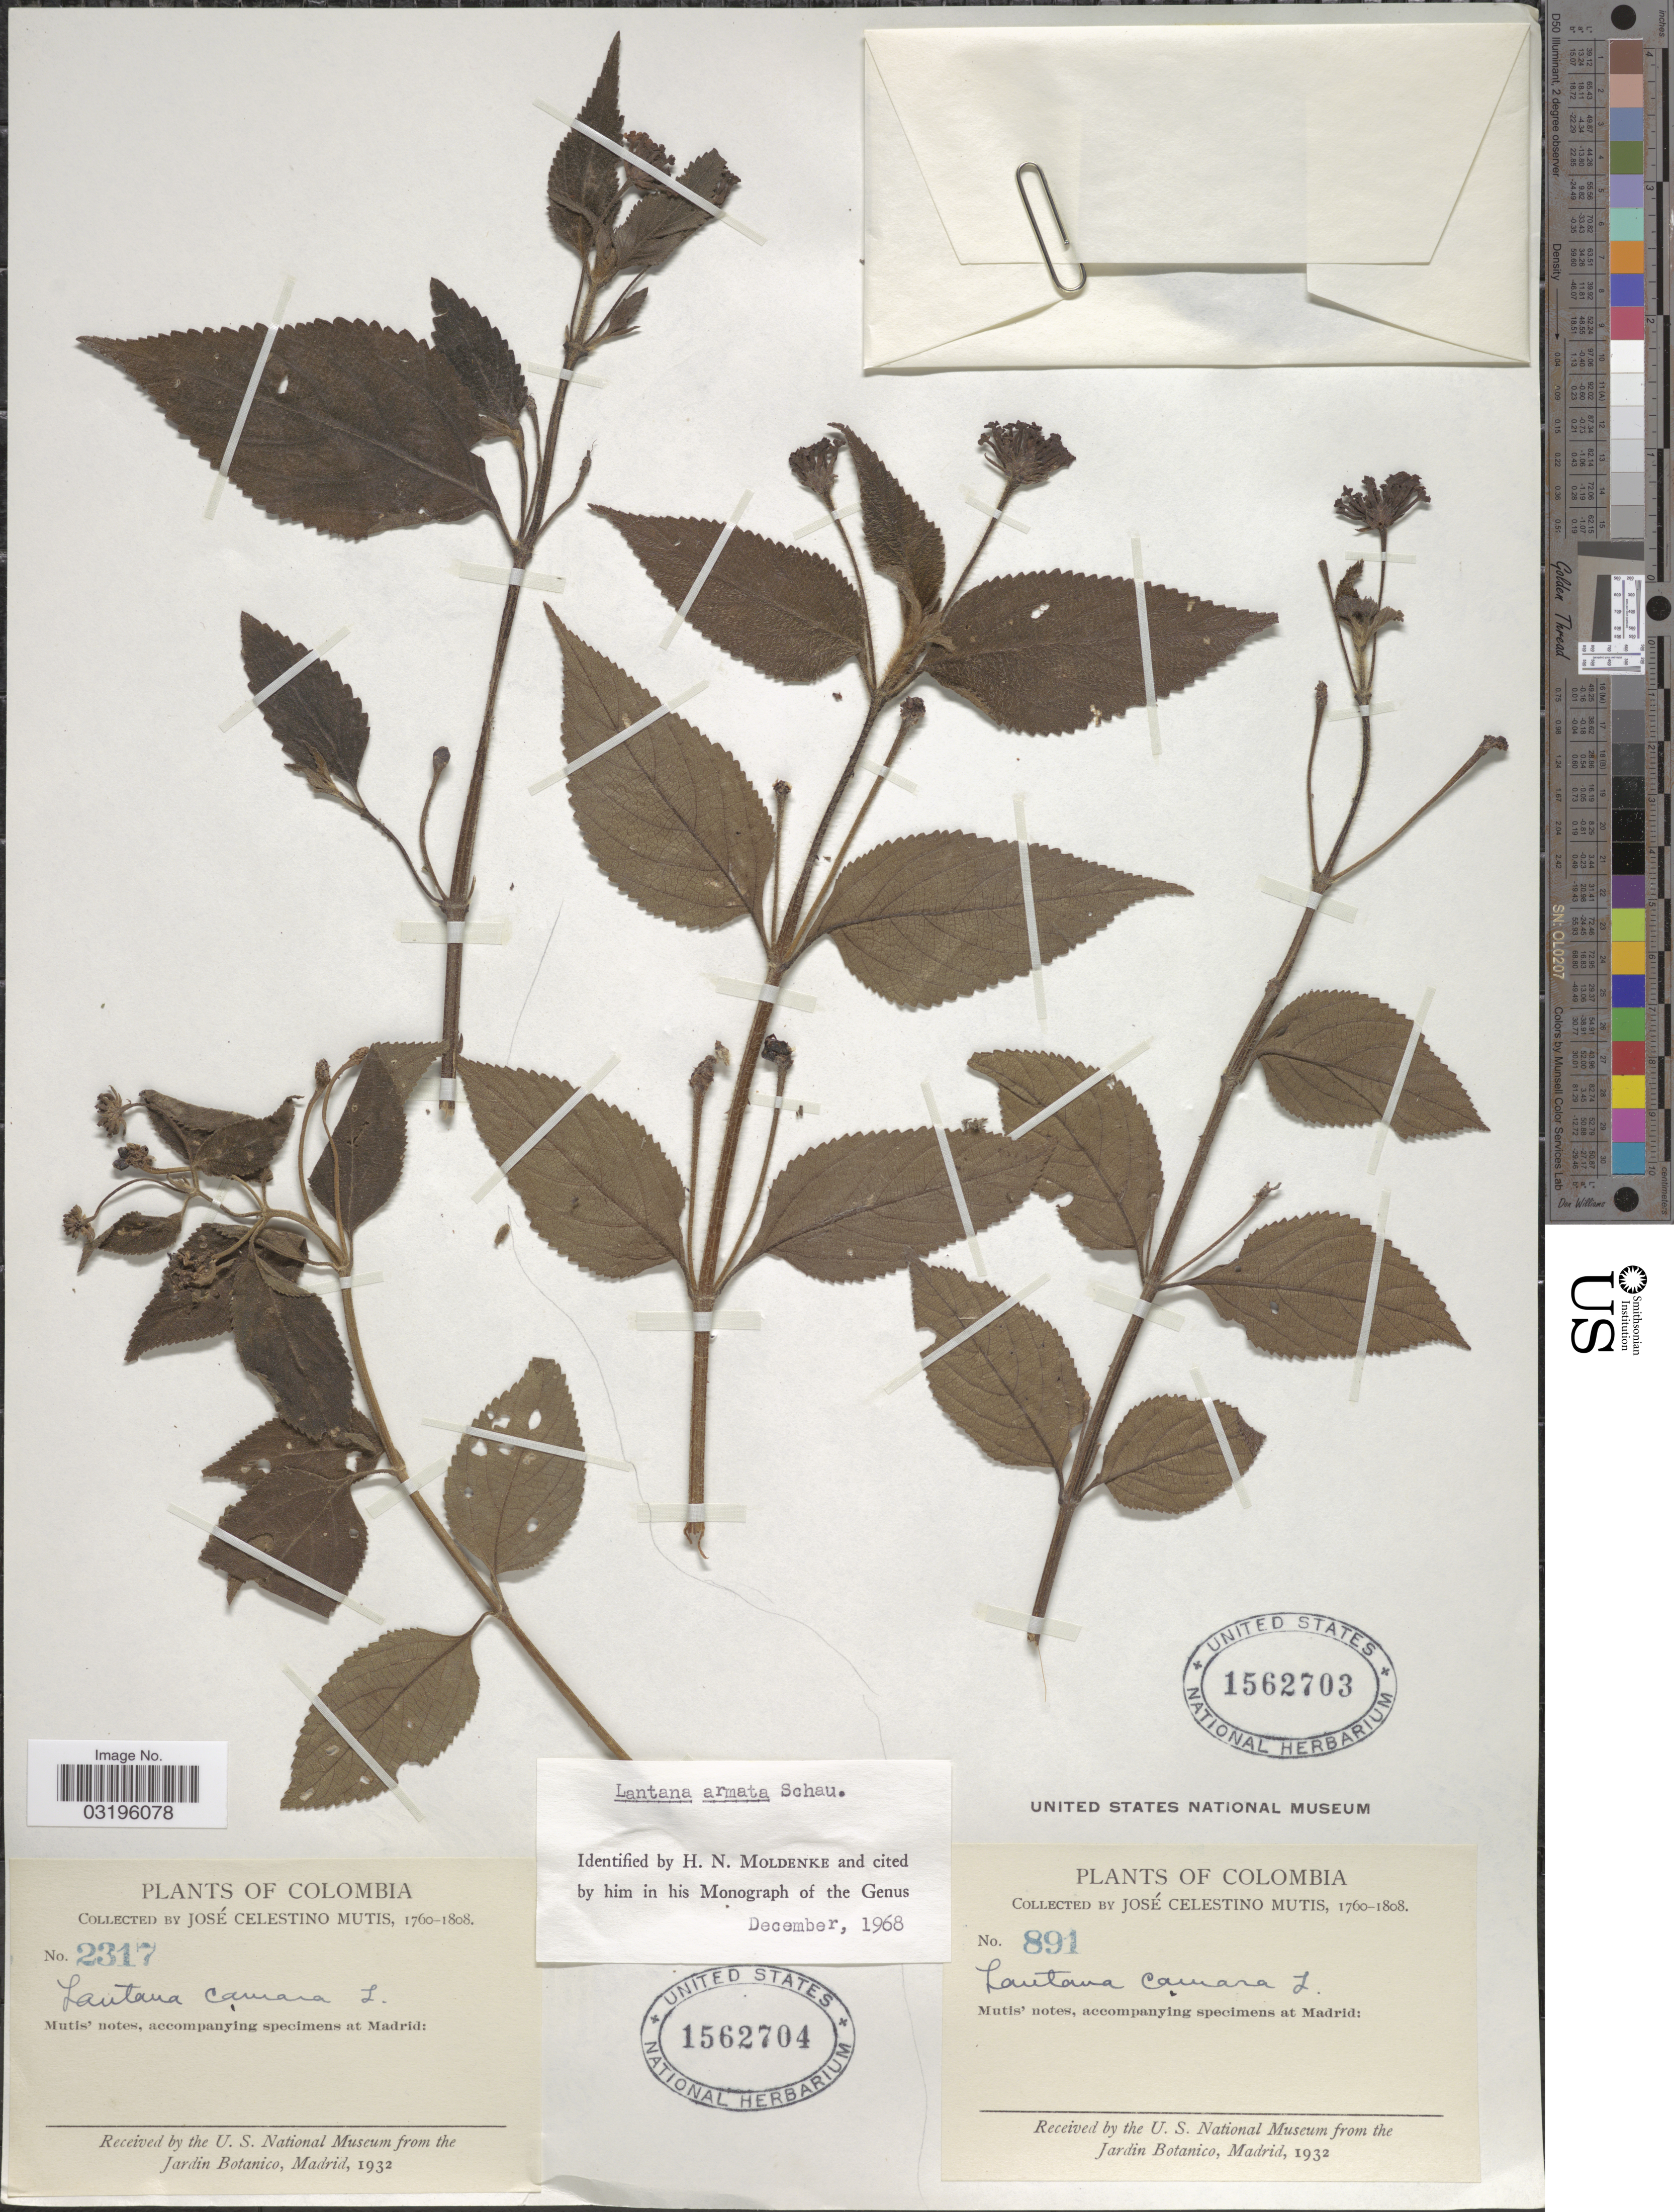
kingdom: Plantae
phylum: Tracheophyta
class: Magnoliopsida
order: Lamiales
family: Verbenaceae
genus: Lantana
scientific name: Lantana x armata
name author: Schauer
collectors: J. C. B. Mutis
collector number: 2317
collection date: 1760/1808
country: Colombia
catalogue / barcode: US 1562704